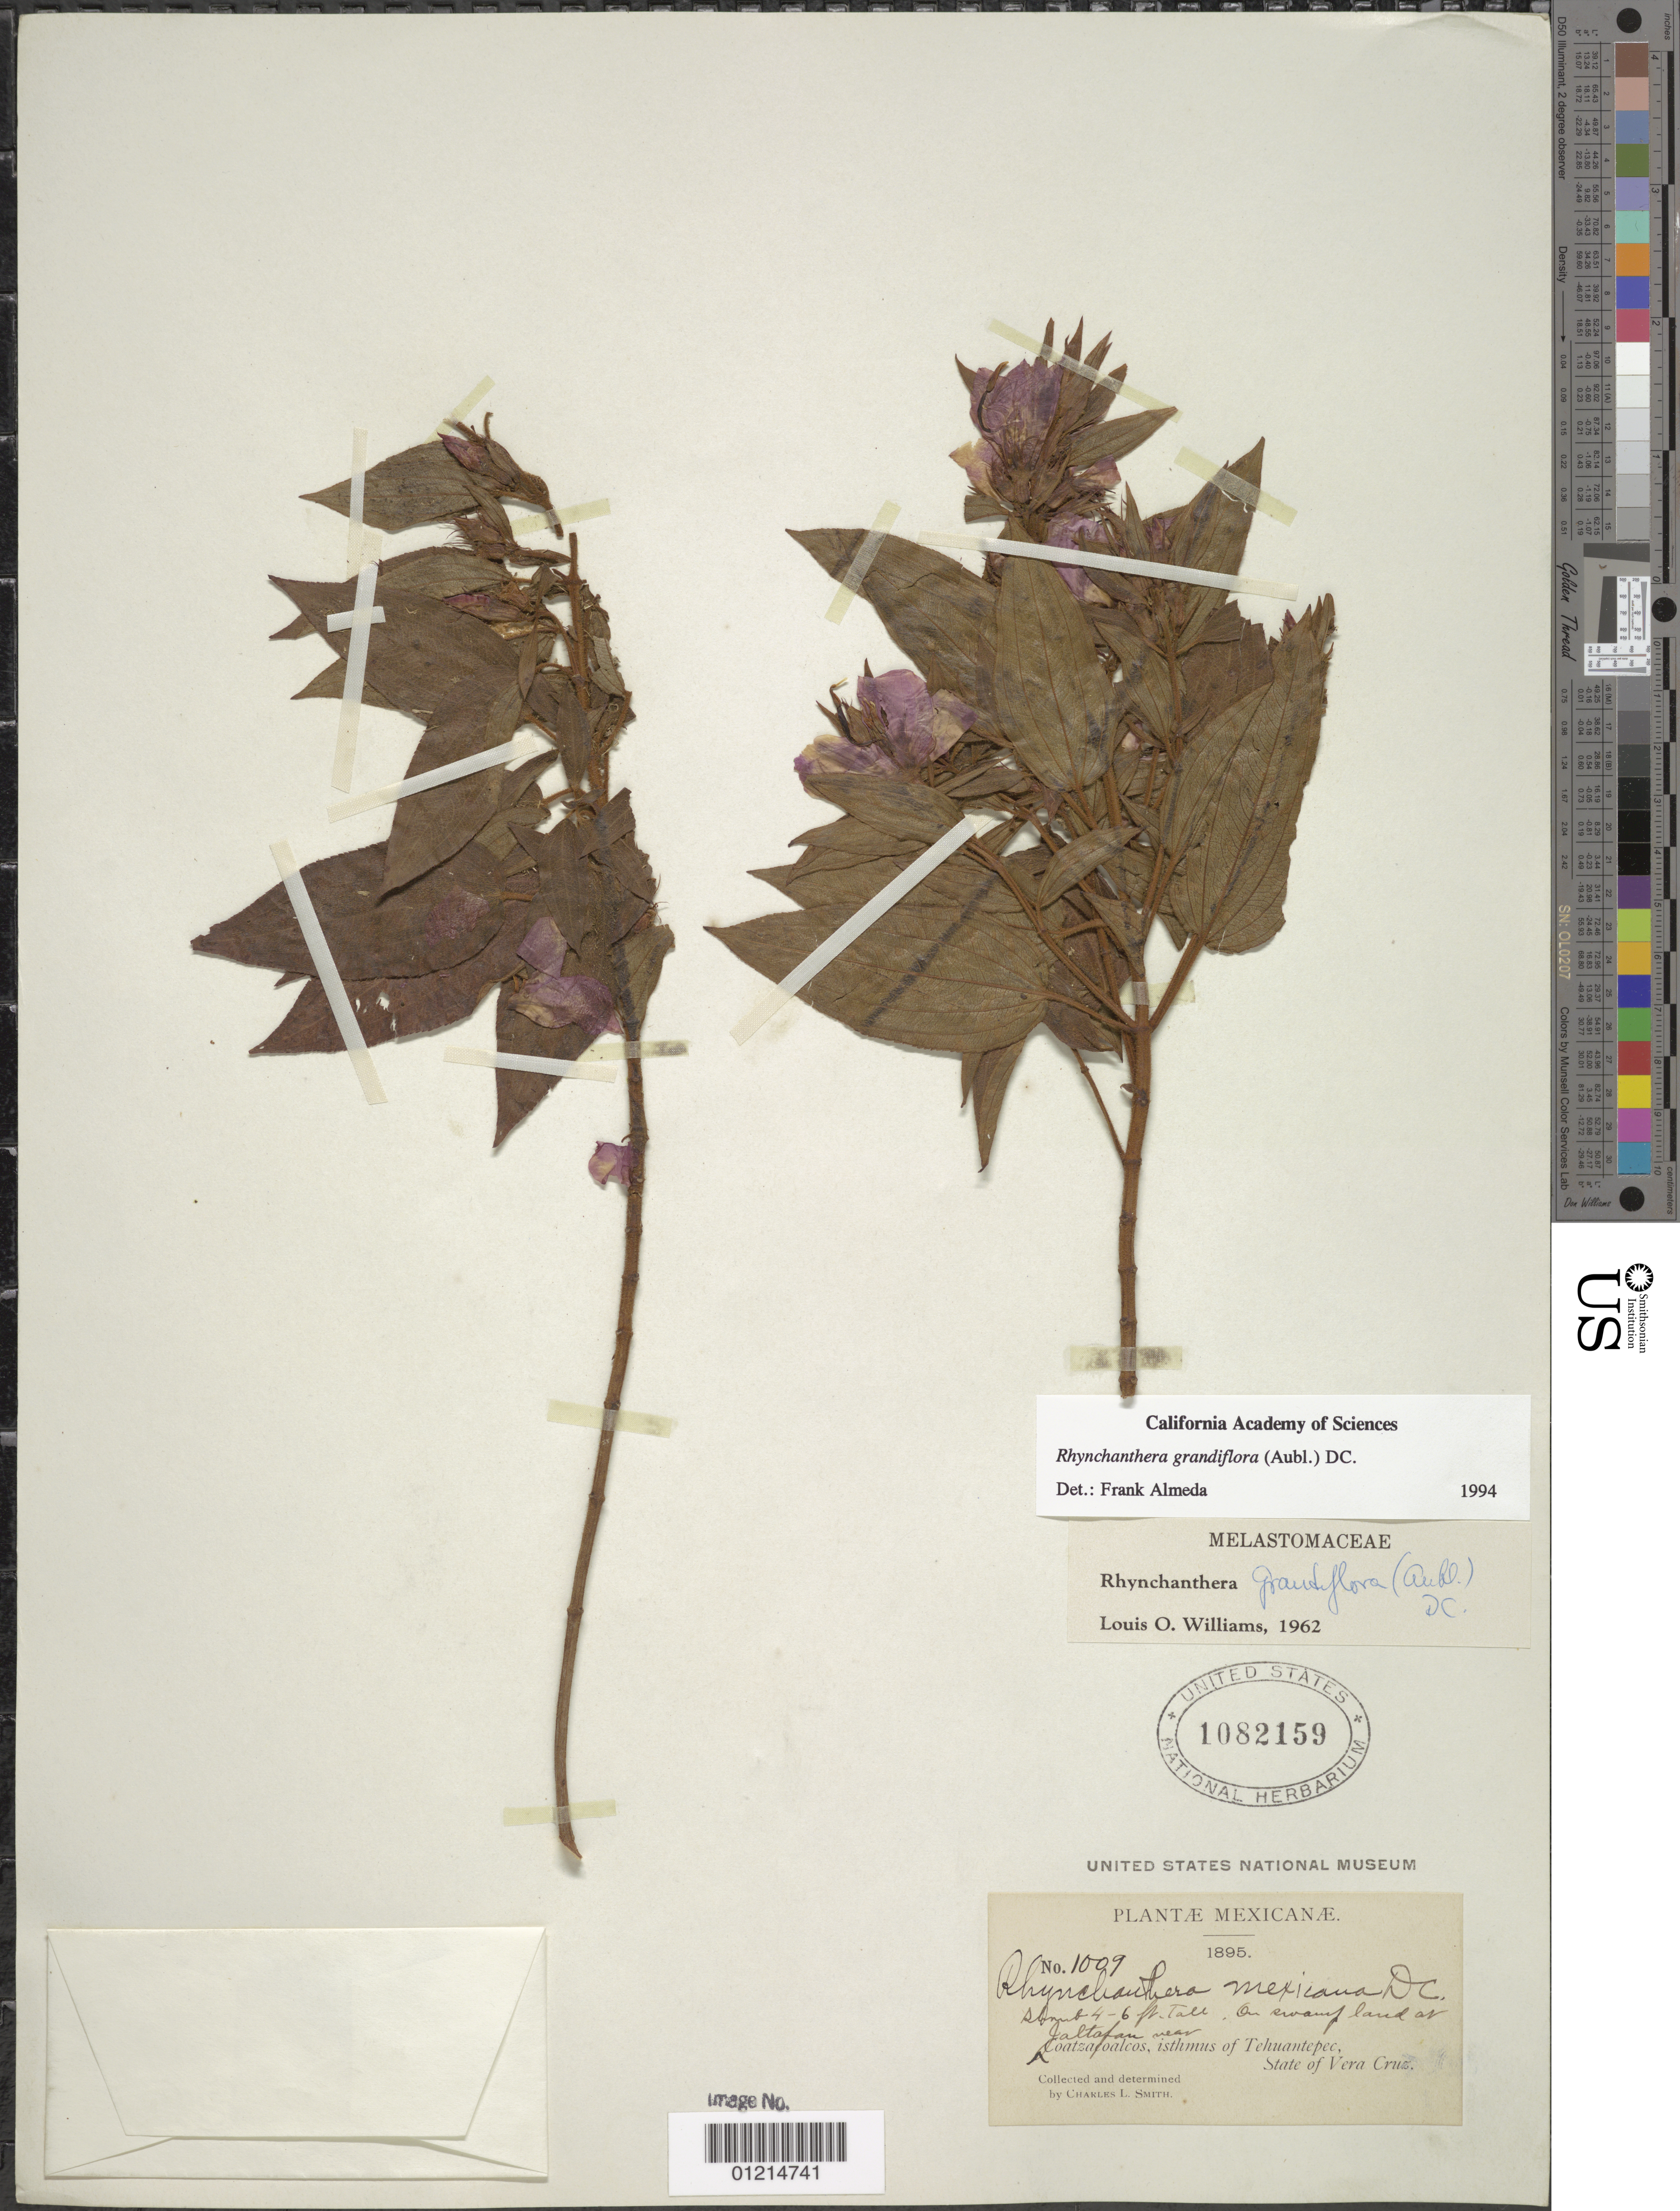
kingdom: Plantae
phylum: Tracheophyta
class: Magnoliopsida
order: Myrtales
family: Melastomataceae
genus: Rhynchanthera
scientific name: Rhynchanthera grandiflora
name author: (Aubl.) DC.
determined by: Almeda, F.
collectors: C. L. Smith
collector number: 1009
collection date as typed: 1895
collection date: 1895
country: Mexico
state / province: Veracruz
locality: Coatzacoalcos, isthmus of Tehuantepec, State of Veracruz.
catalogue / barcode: US 1082159